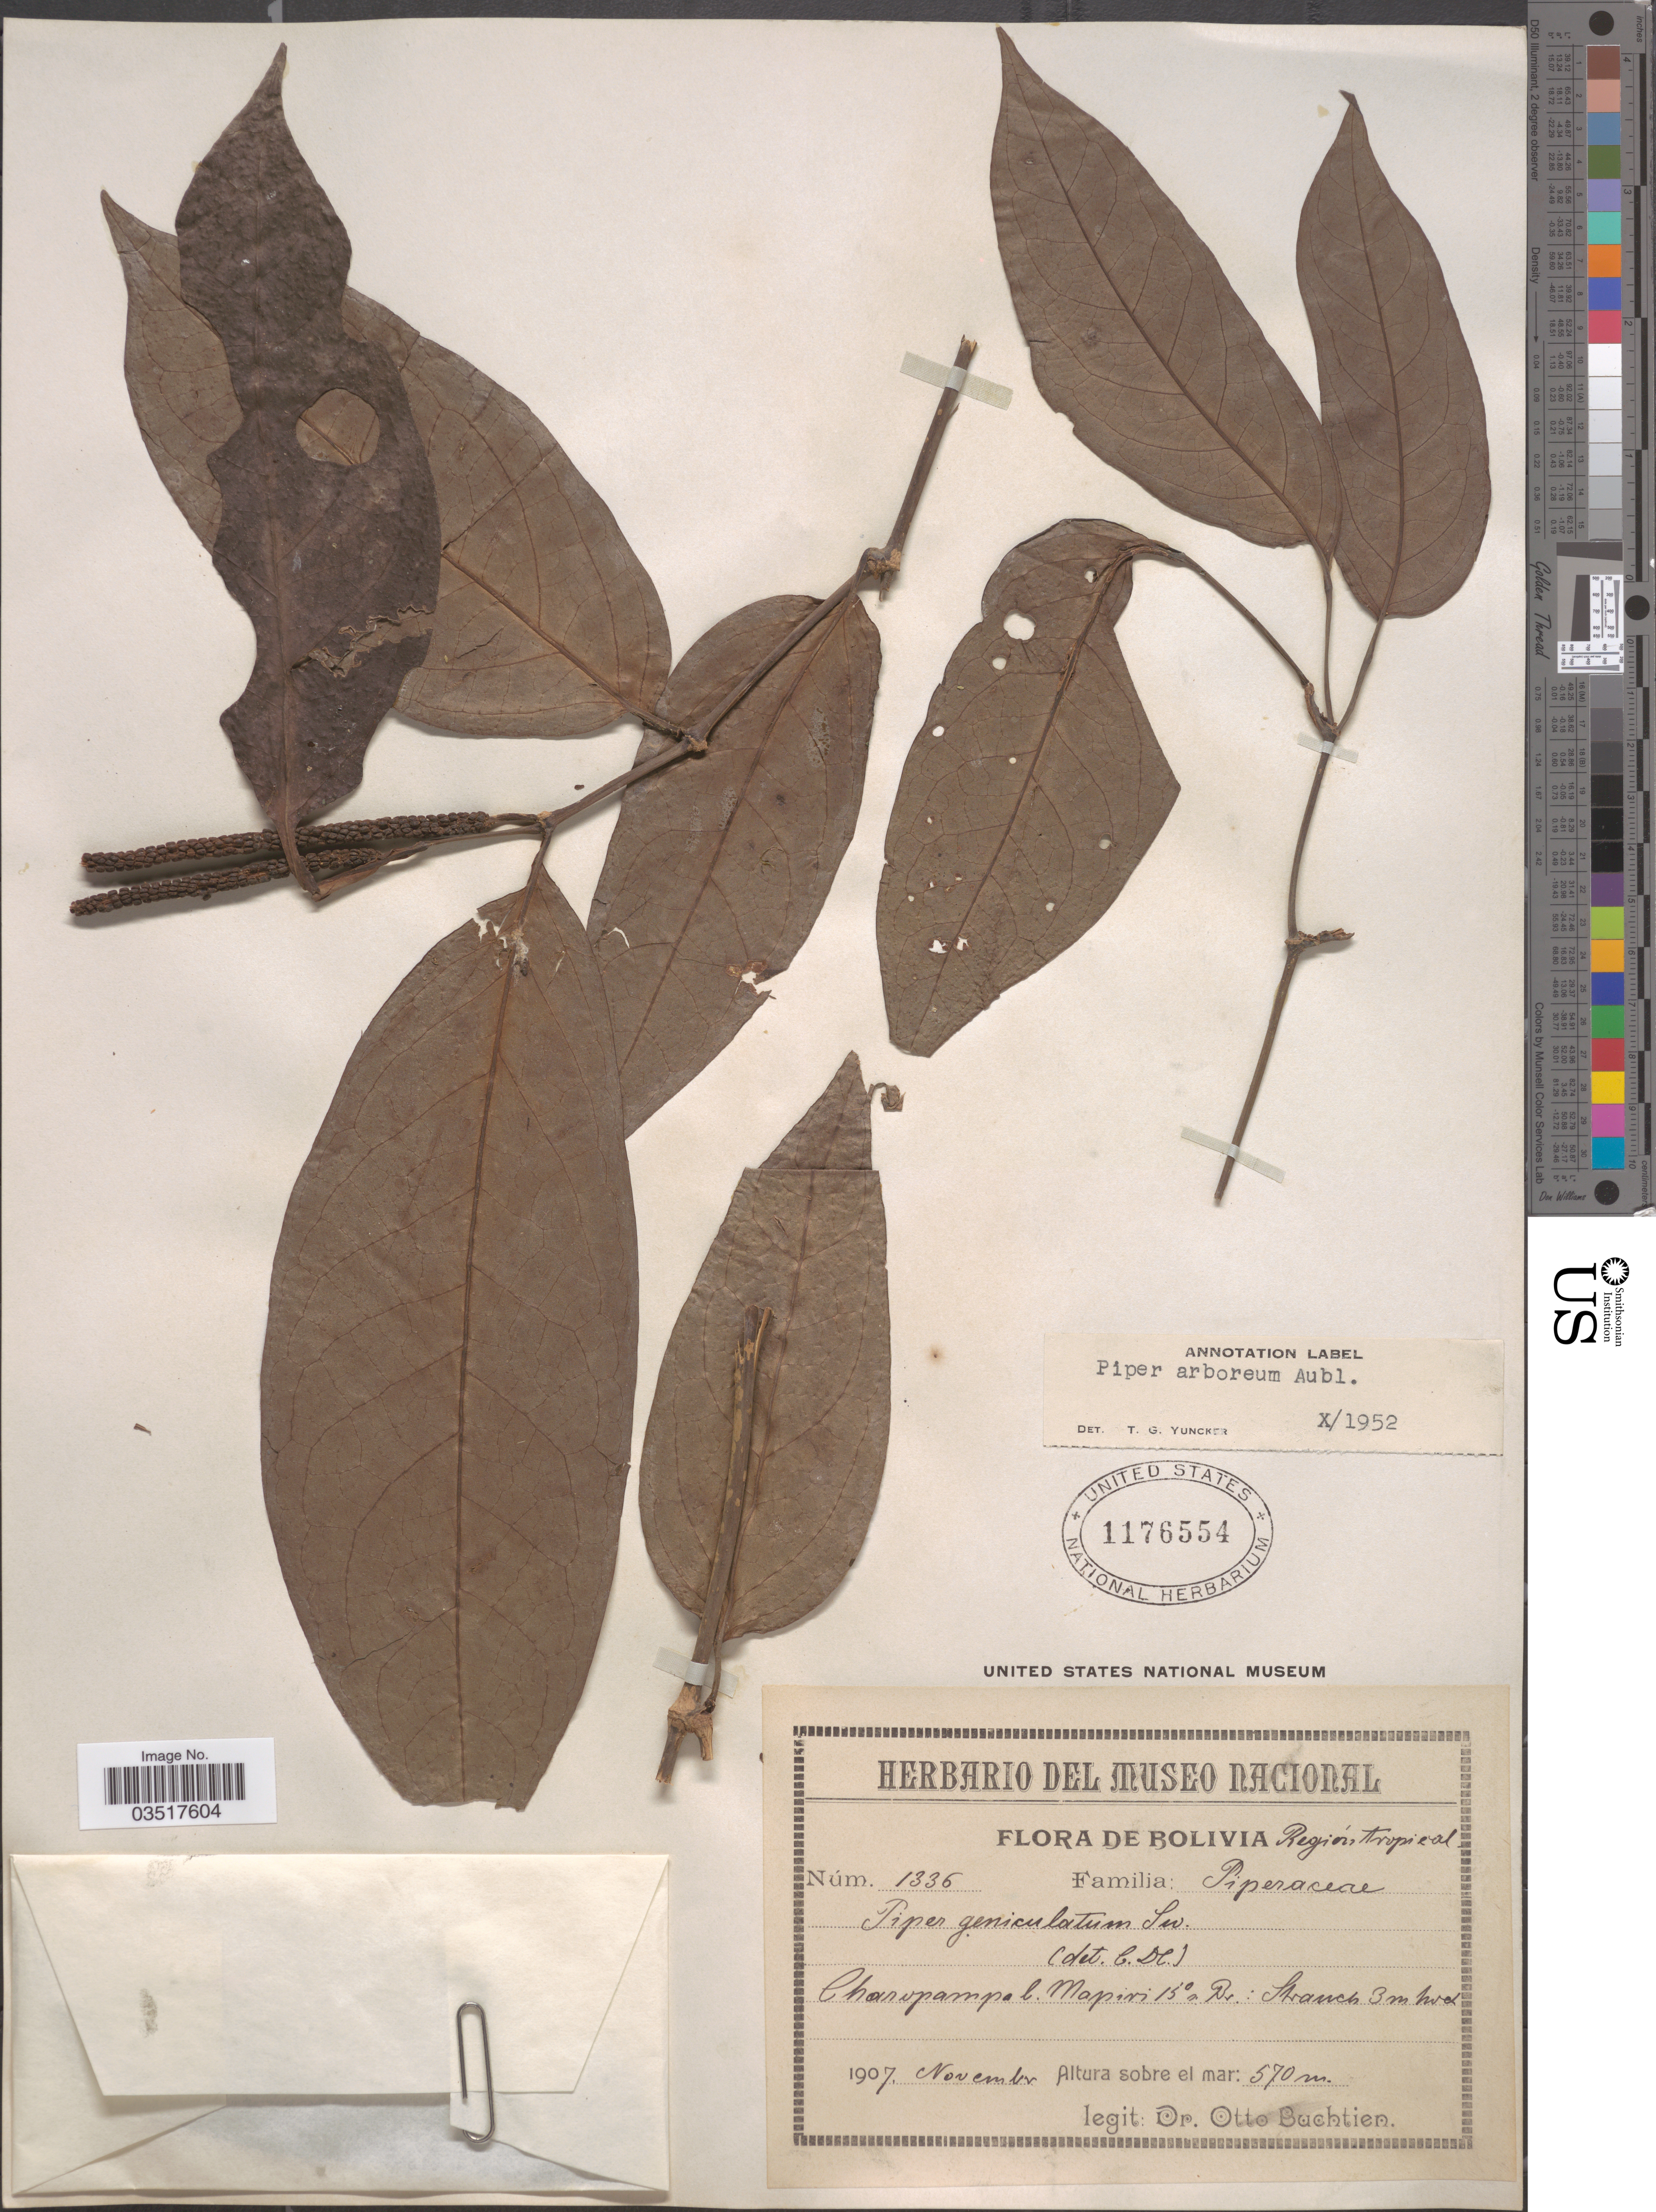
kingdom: Plantae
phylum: Tracheophyta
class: Magnoliopsida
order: Piperales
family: Piperaceae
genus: Piper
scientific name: Piper arboreum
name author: Aubl.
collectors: O. Buchtien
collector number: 1336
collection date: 1907-11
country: Bolivia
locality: Región tropical. Charopampa b. Mapiri 15° s. Br.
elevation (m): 570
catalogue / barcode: US 1176554